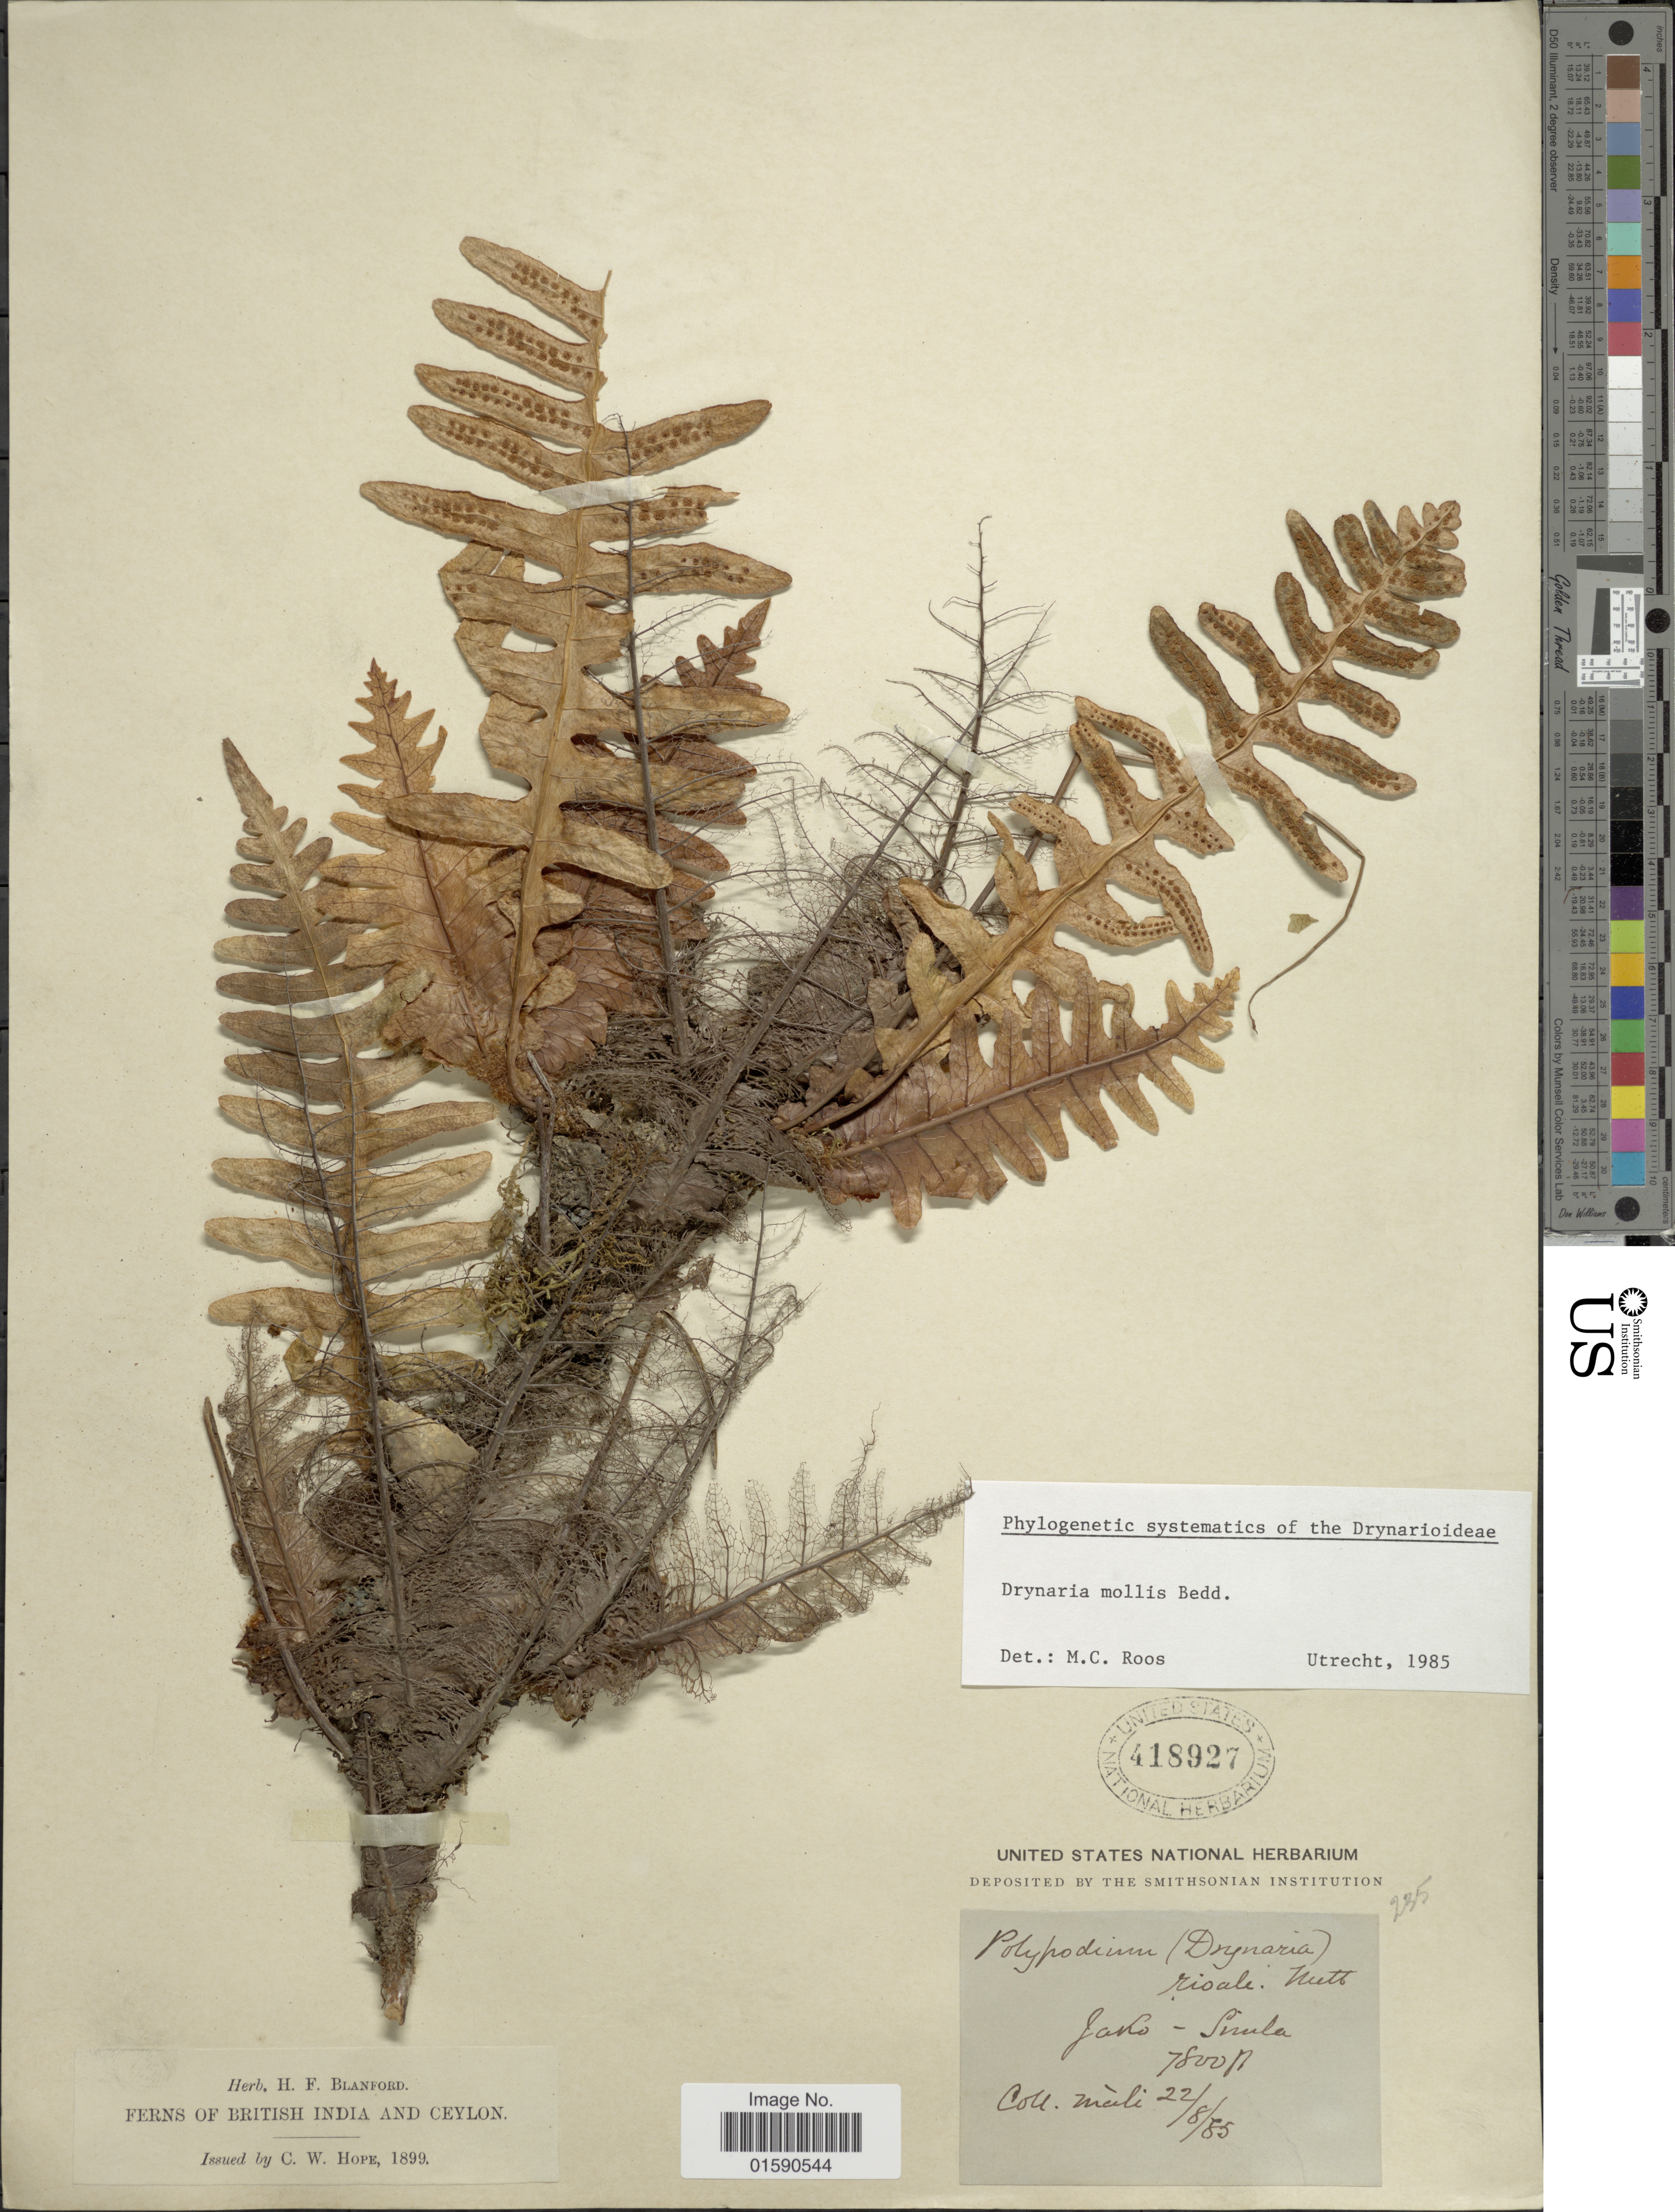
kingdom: Plantae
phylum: Tracheophyta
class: Polypodiopsida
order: Polypodiales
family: Polypodiaceae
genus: Drynaria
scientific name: Drynaria mollis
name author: Bedd.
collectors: Muli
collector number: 7800/7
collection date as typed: Transcribed d/m/y: 22/8/85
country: India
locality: British India and Ceylon. Jako - Simla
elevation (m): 2377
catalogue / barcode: US 418927